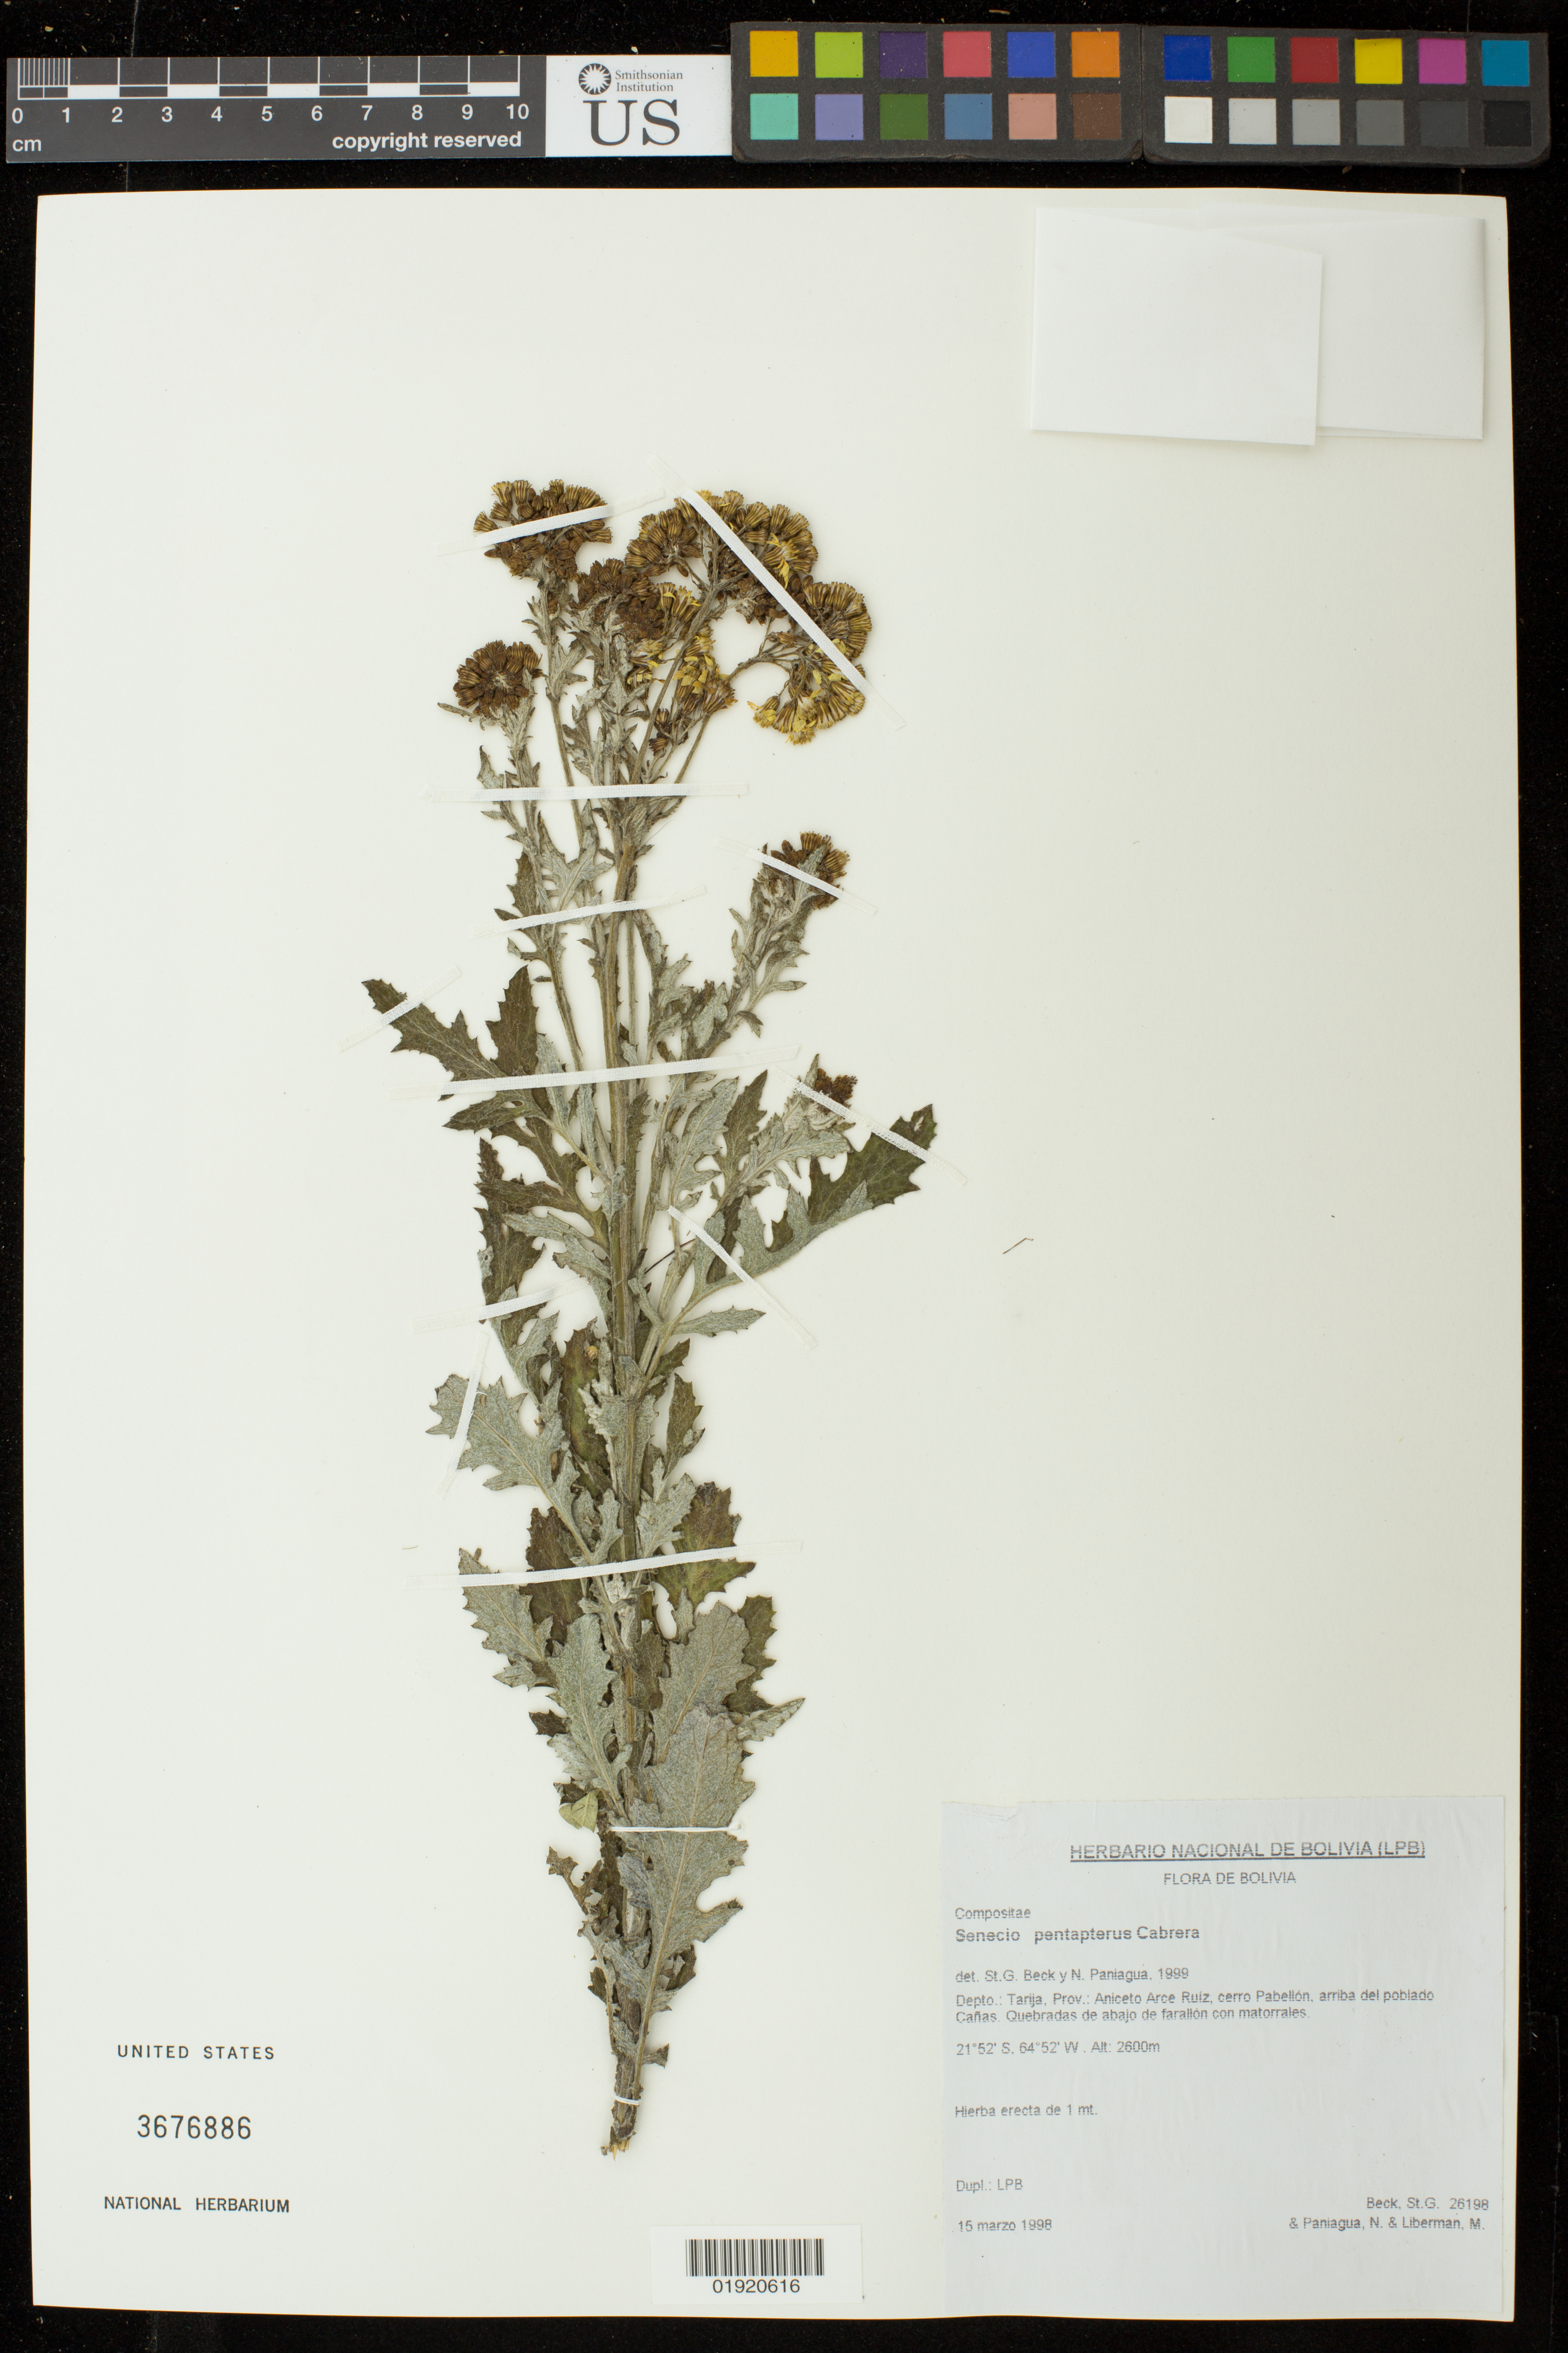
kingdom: Plantae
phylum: Tracheophyta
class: Magnoliopsida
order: Asterales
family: Asteraceae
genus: Senecio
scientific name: Senecio pentapterus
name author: Cabrera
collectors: S. Beck, N. Paniagua & M. Liberman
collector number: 26198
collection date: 1998-03-15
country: Bolivia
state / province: Tarija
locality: Depto.: Tarija, Prov.: Anciento Arce Ruiz, cerro pabellon, arriba del poblado Canas.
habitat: Quebradas de abajo de farallon con matorrales.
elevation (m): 2600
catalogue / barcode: US 3676886